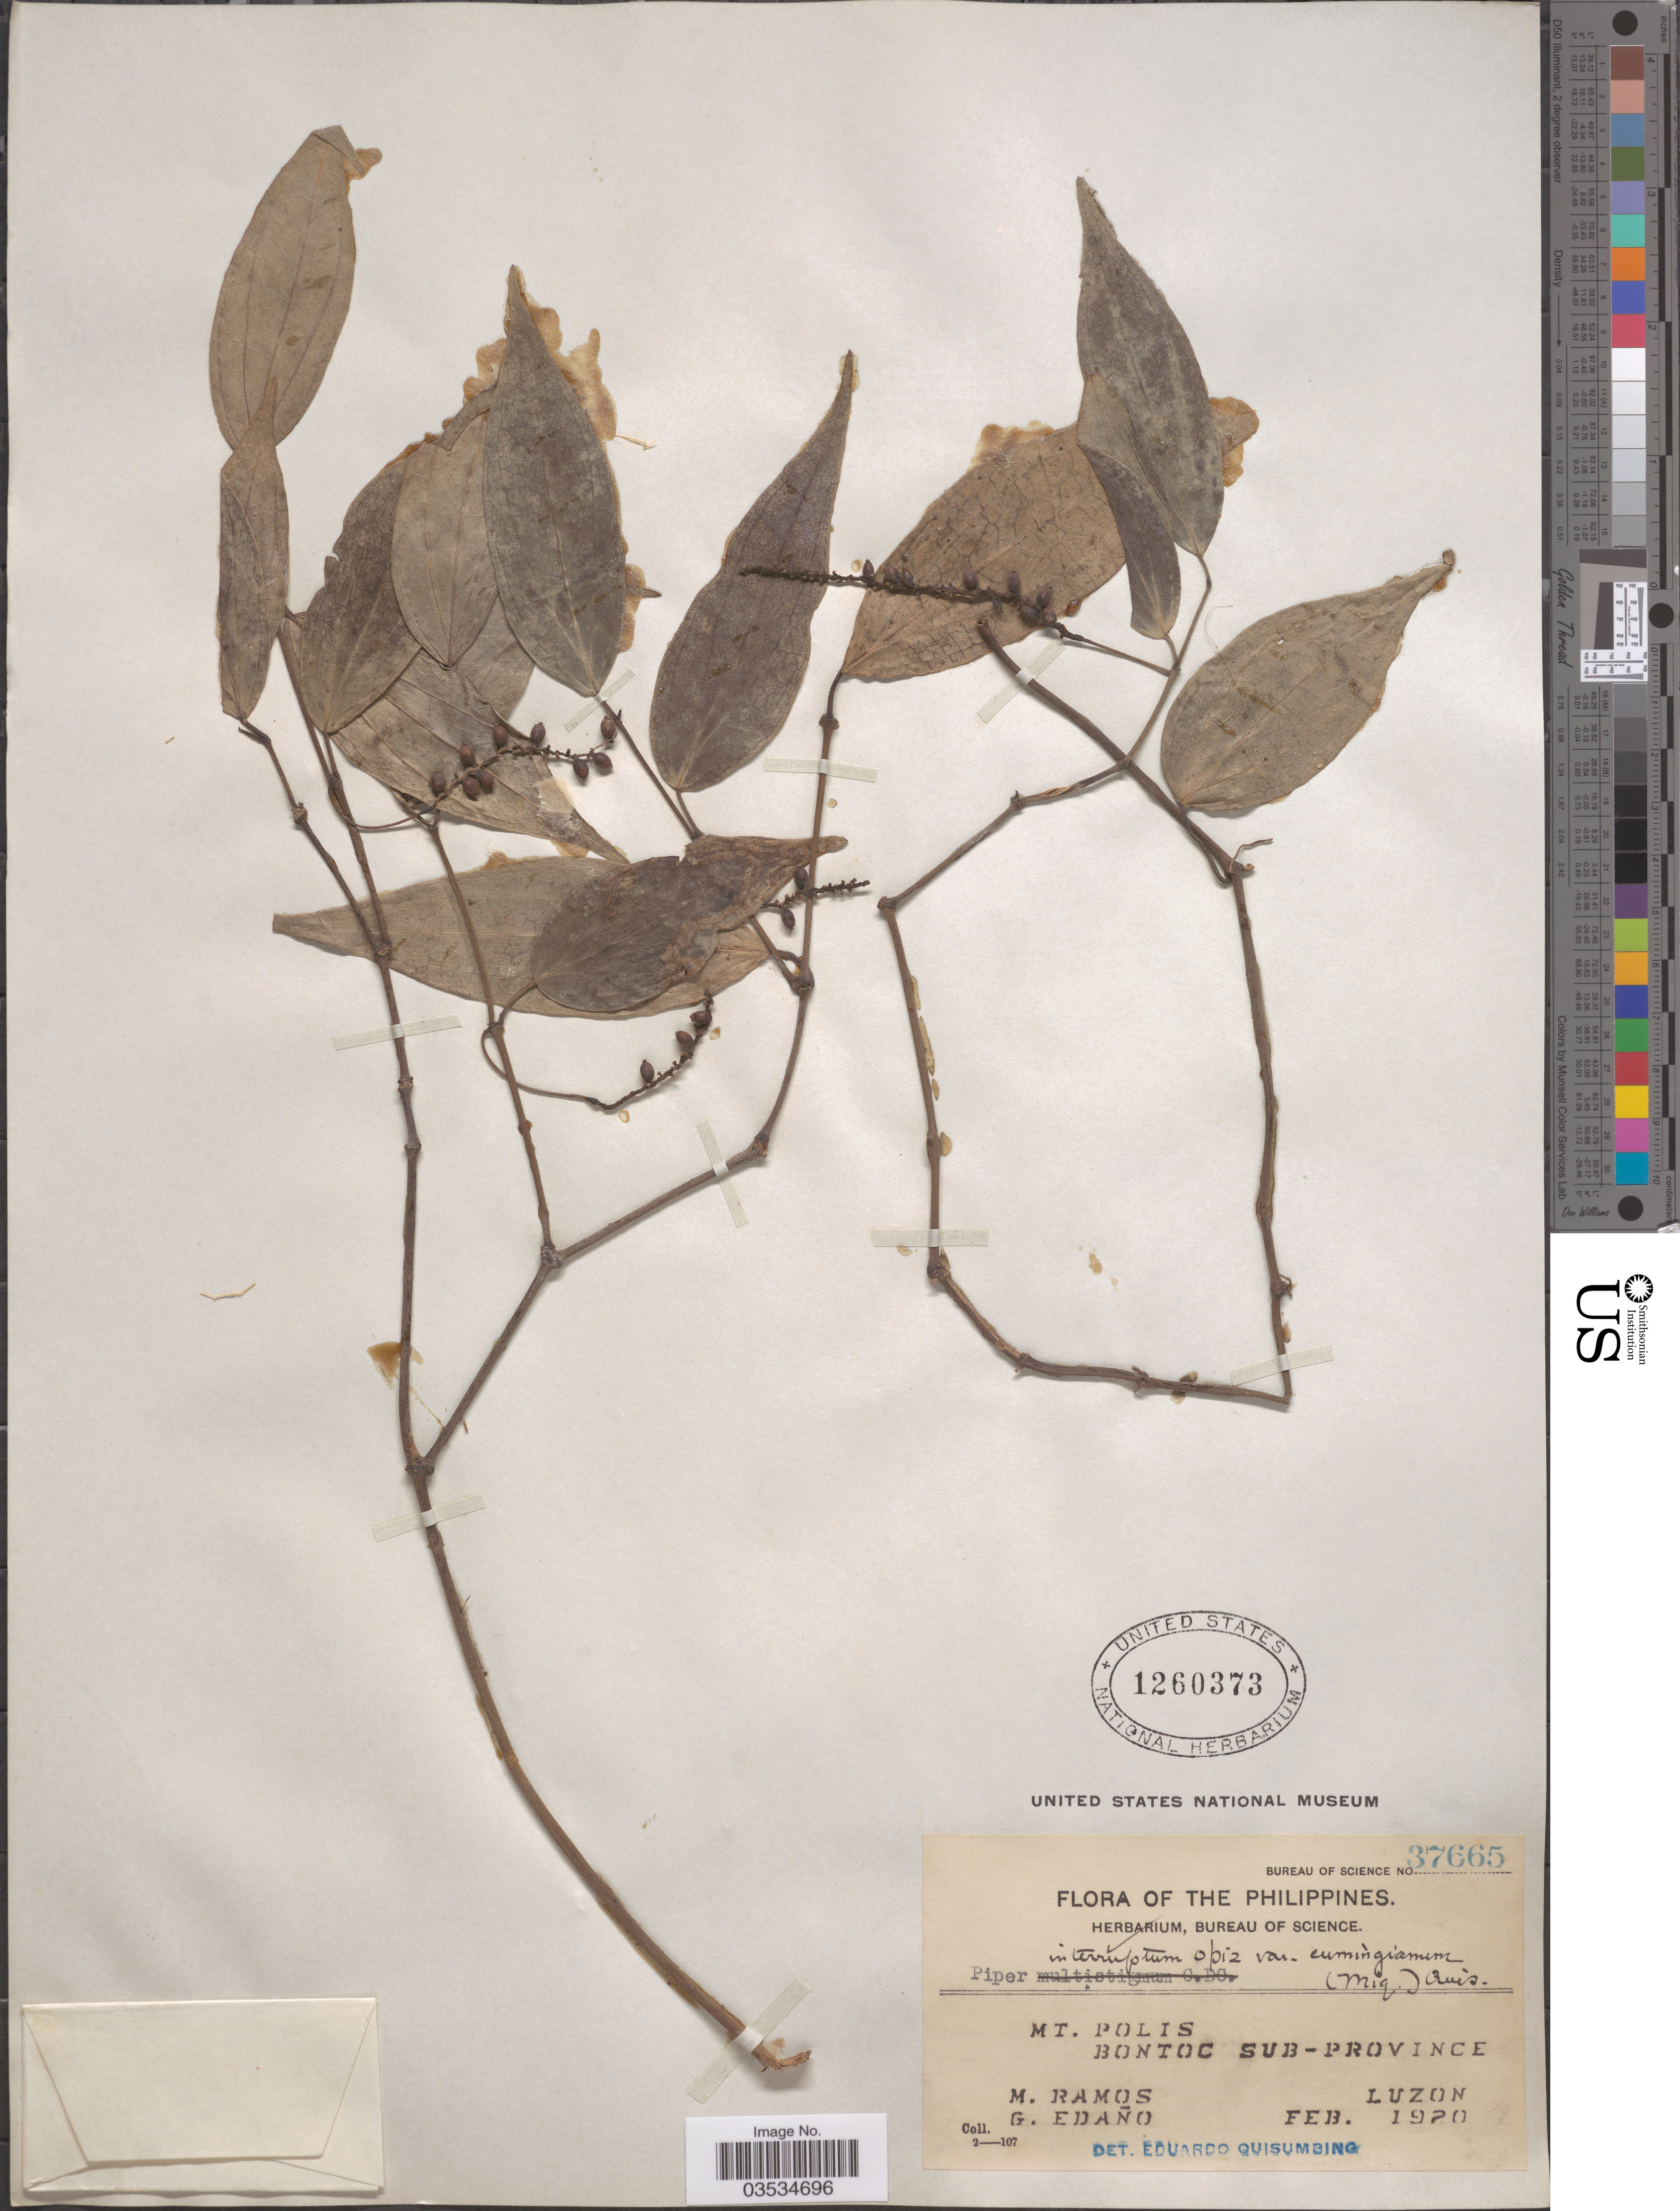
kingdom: Plantae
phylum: Tracheophyta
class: Magnoliopsida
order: Piperales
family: Piperaceae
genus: Piper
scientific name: Piper interruptum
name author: Opiz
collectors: M. Ramos & G. Edaño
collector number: Bureau of Science 37665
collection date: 1920-02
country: Philippines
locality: Mt. Polis, Bontoc sub-province. Luzon.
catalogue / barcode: US 1260373